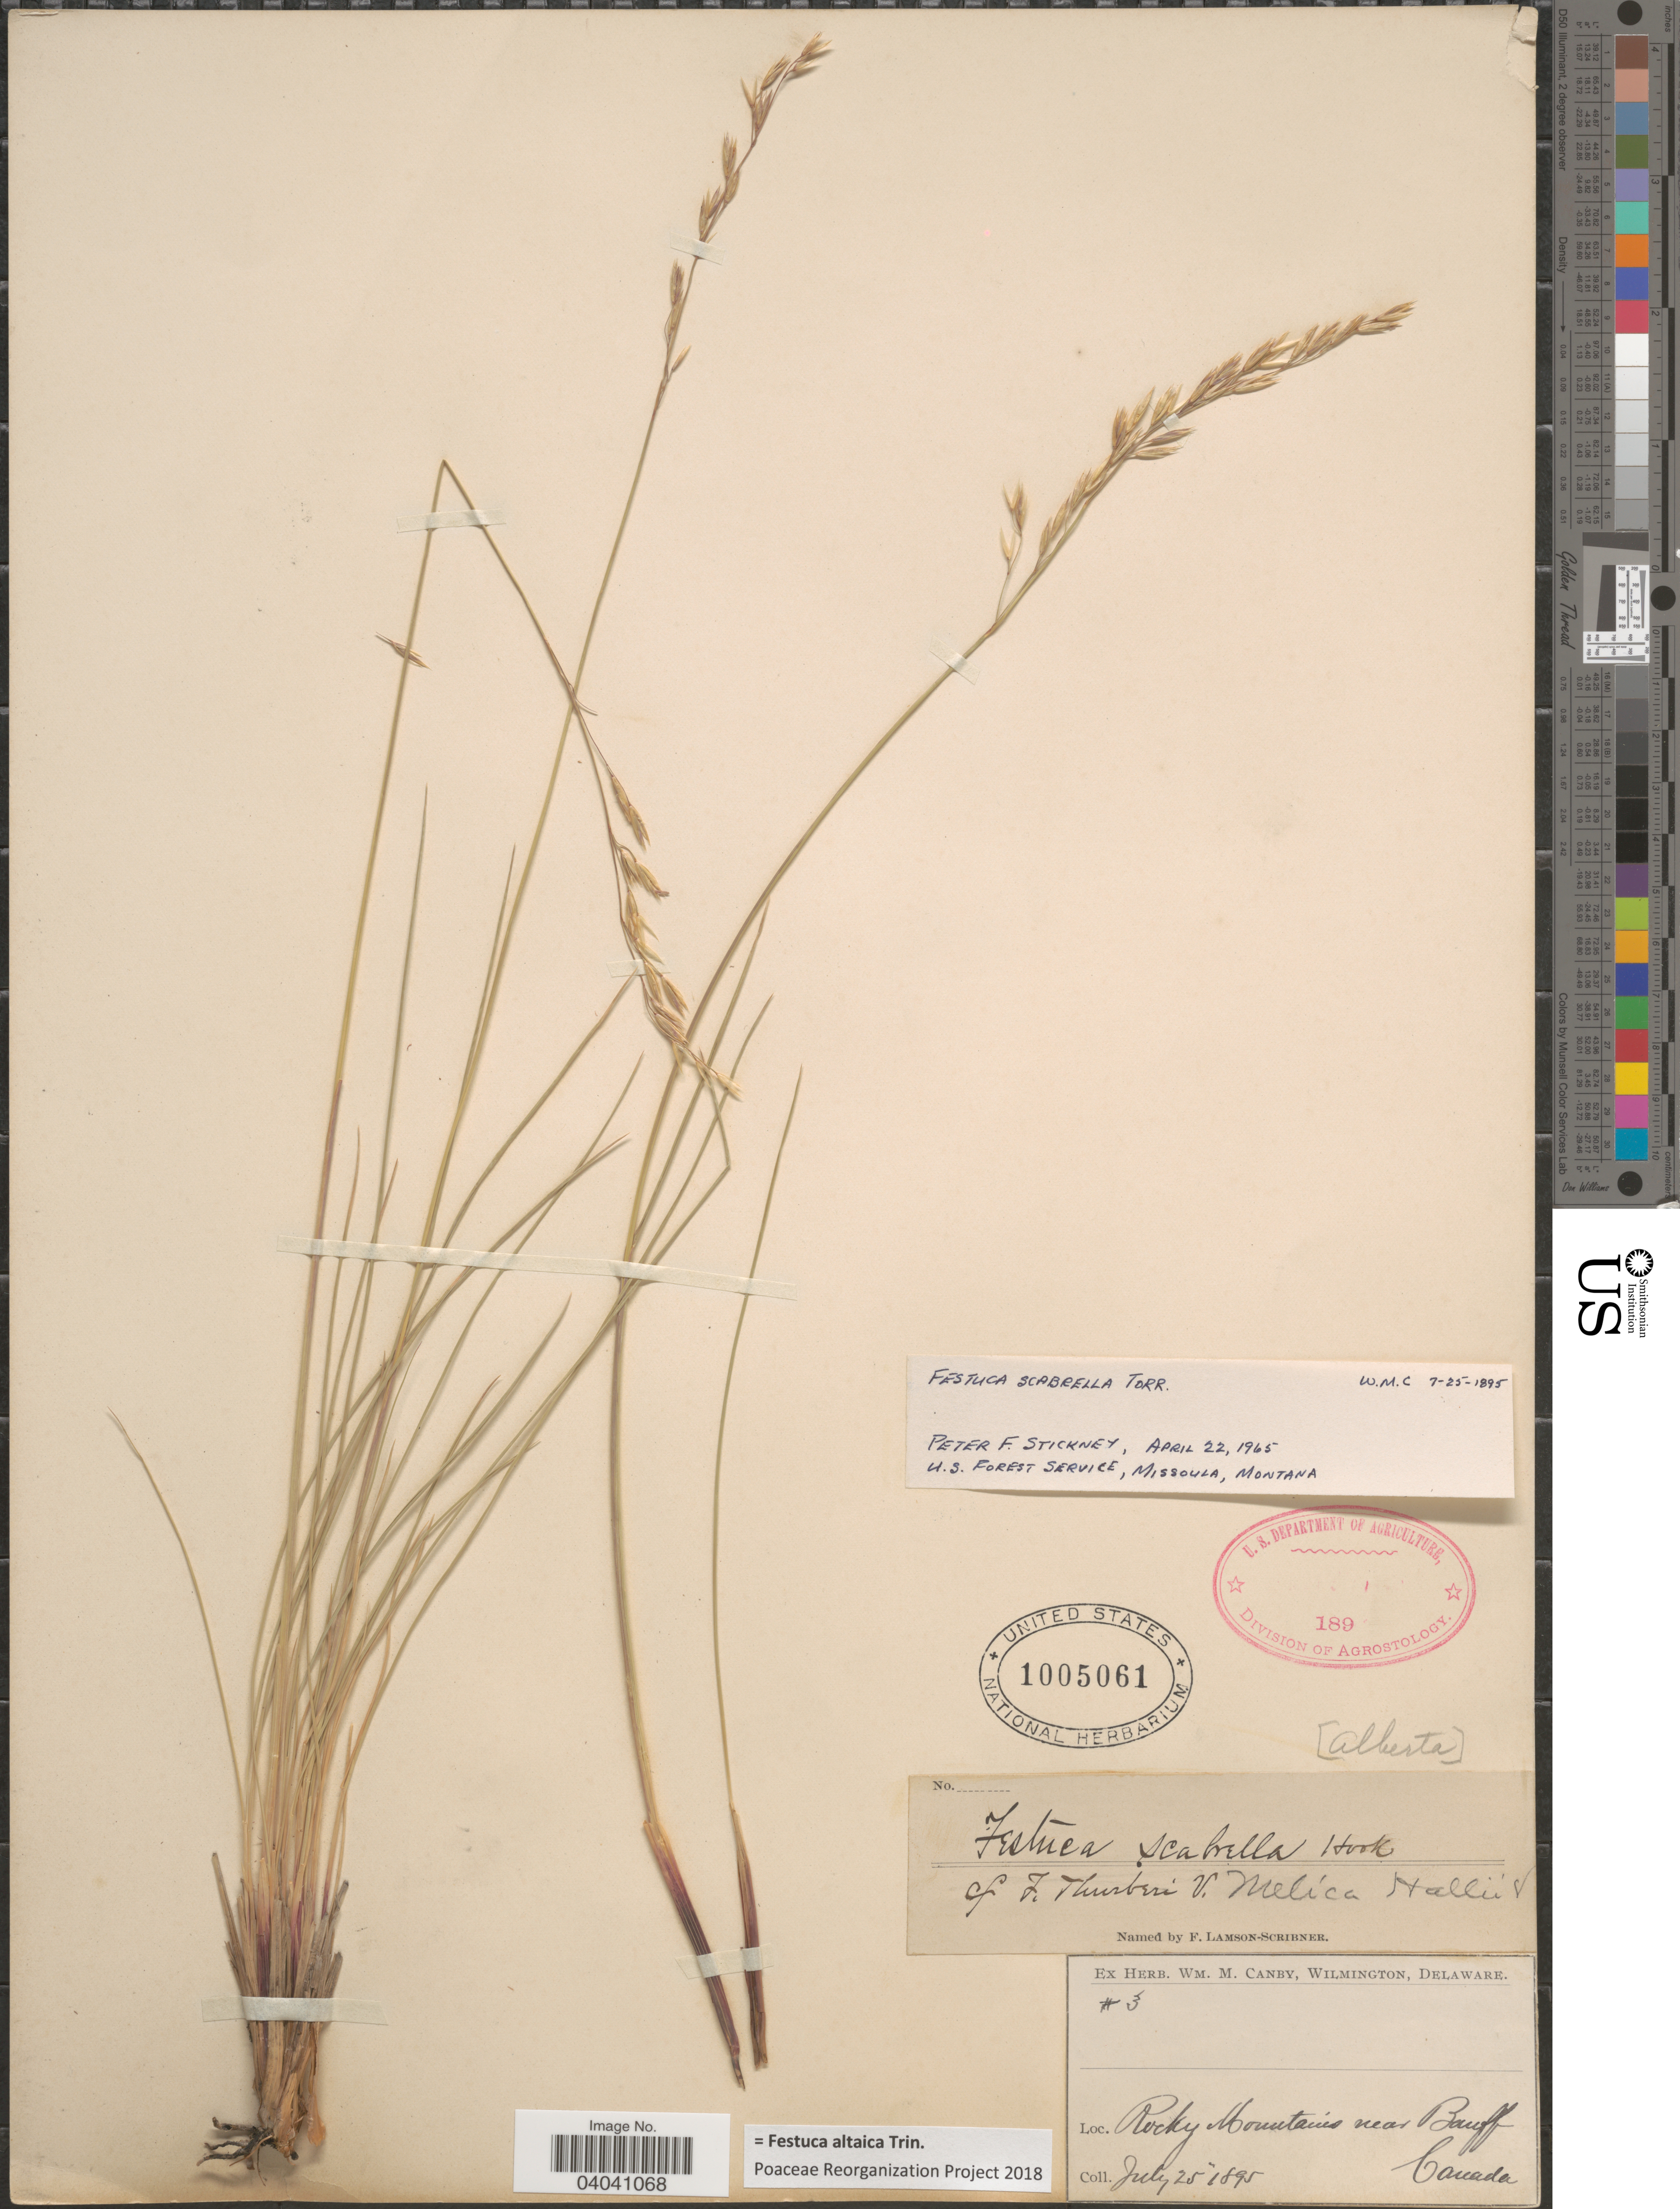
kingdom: Plantae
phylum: Tracheophyta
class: Liliopsida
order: Poales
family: Poaceae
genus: Festuca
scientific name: Festuca altaica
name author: Trin.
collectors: ex herb. W.M. Canby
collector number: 3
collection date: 1895-07-25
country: Canada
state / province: Alberta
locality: Rocky Mountains near Banff.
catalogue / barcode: US 1005061